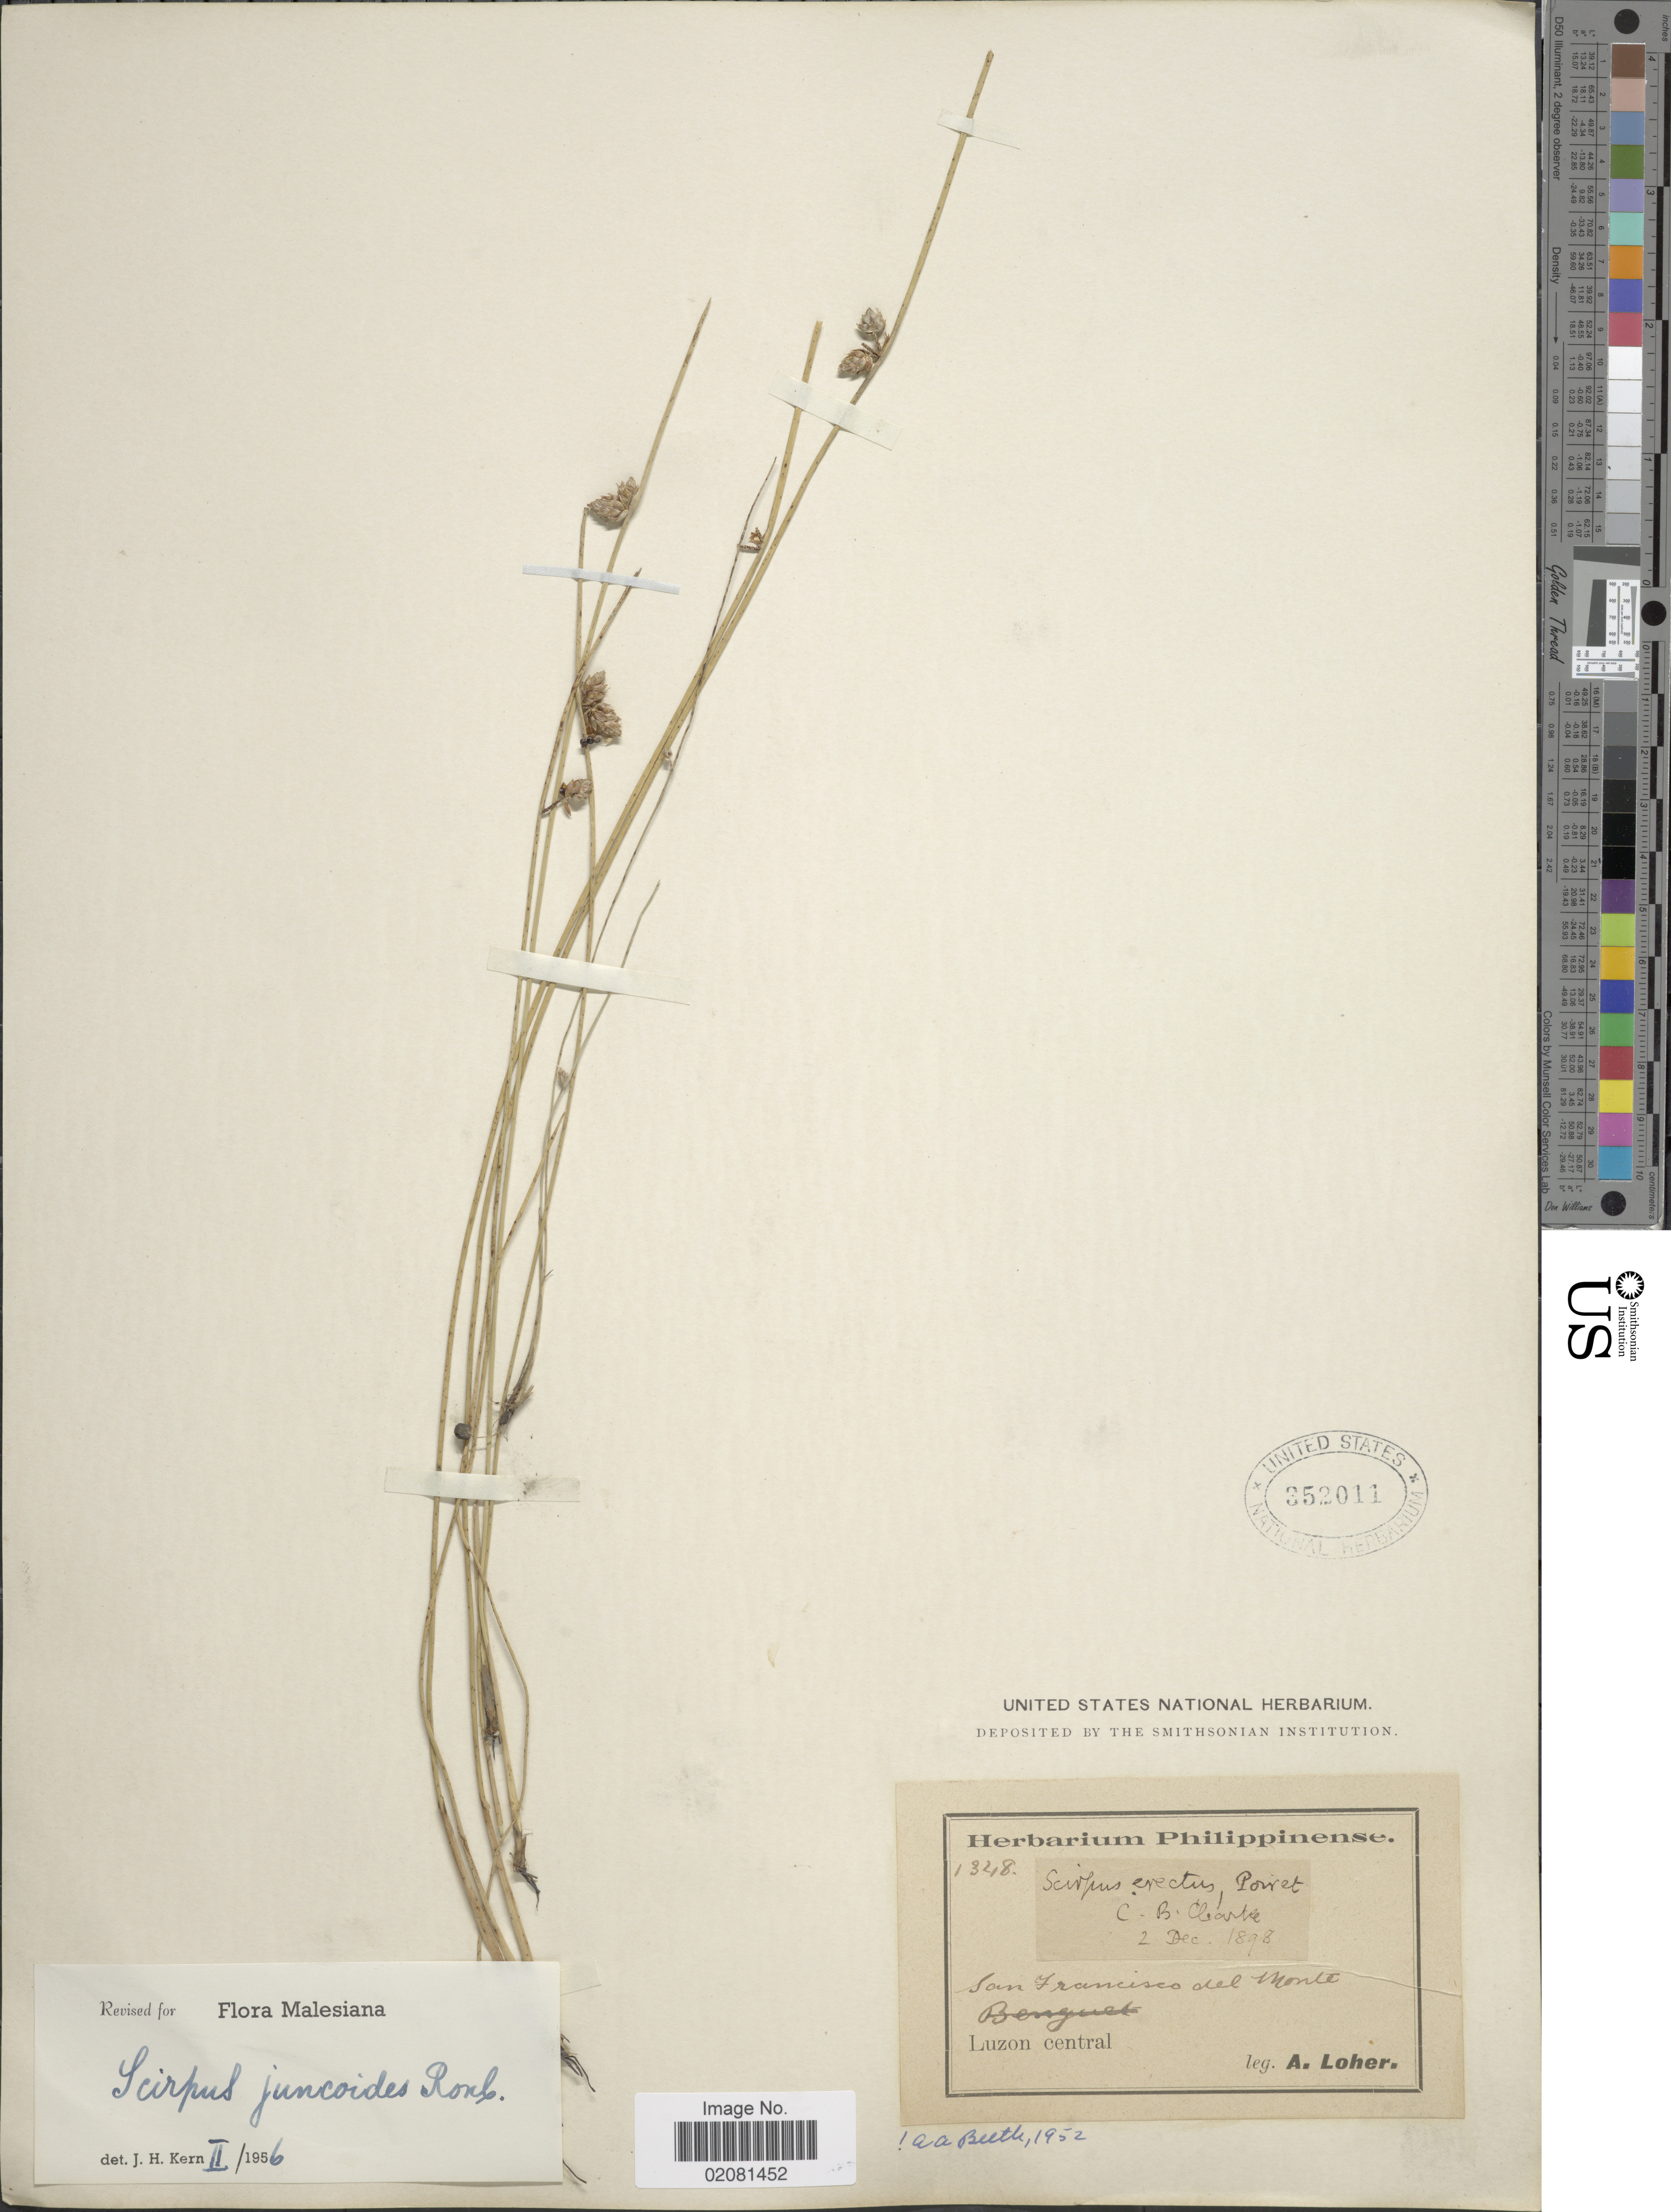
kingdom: Plantae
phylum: Tracheophyta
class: Liliopsida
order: Poales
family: Cyperaceae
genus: Schoenoplectus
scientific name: Schoenoplectus juncoides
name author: (Roxb.) Palla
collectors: A. Loher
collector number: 1348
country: Philippines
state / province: Central Luzon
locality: San Francisco del Monte. Luzon central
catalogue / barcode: US 352011